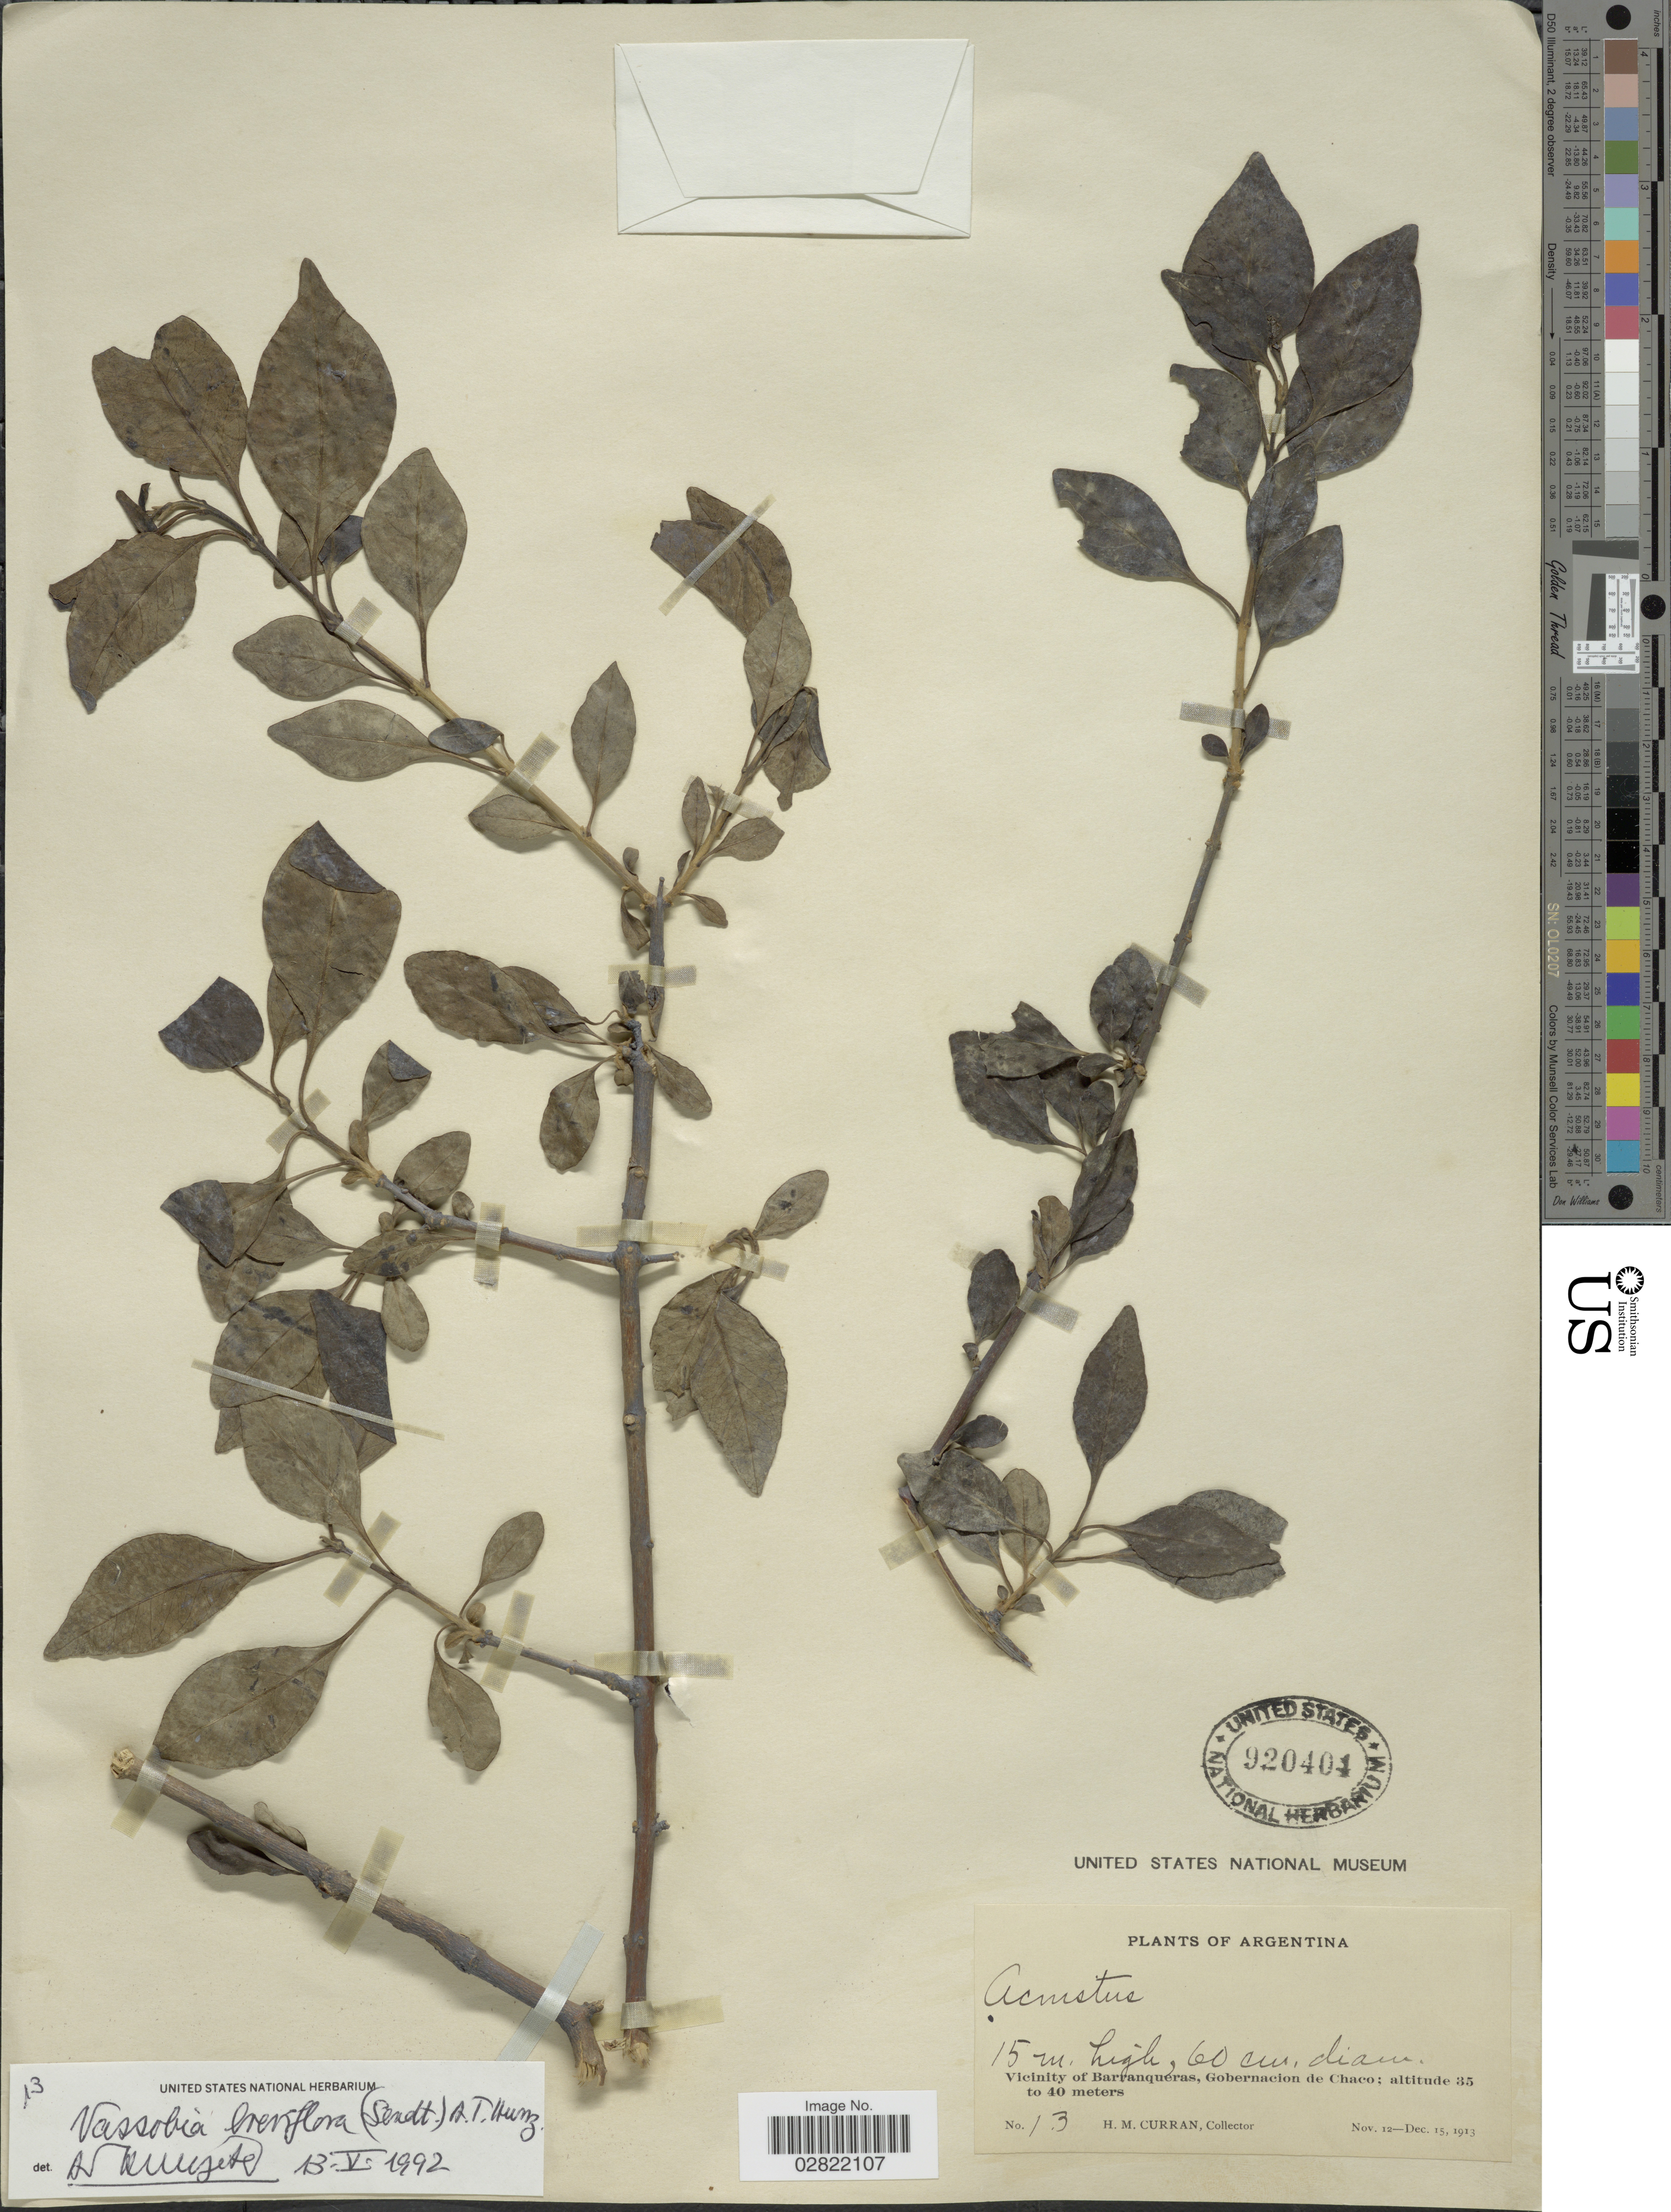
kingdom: Plantae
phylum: Tracheophyta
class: Magnoliopsida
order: Solanales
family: Solanaceae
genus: Vassobia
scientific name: Vassobia breviflora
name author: (Sendt.) Hunz.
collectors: H. M. Curran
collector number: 13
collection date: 1913-11-12/1913-12-15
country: Argentina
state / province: Chaco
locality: Vicinity of Barranqueras, Gobernacion de Chaco.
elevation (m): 35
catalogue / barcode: US 920404